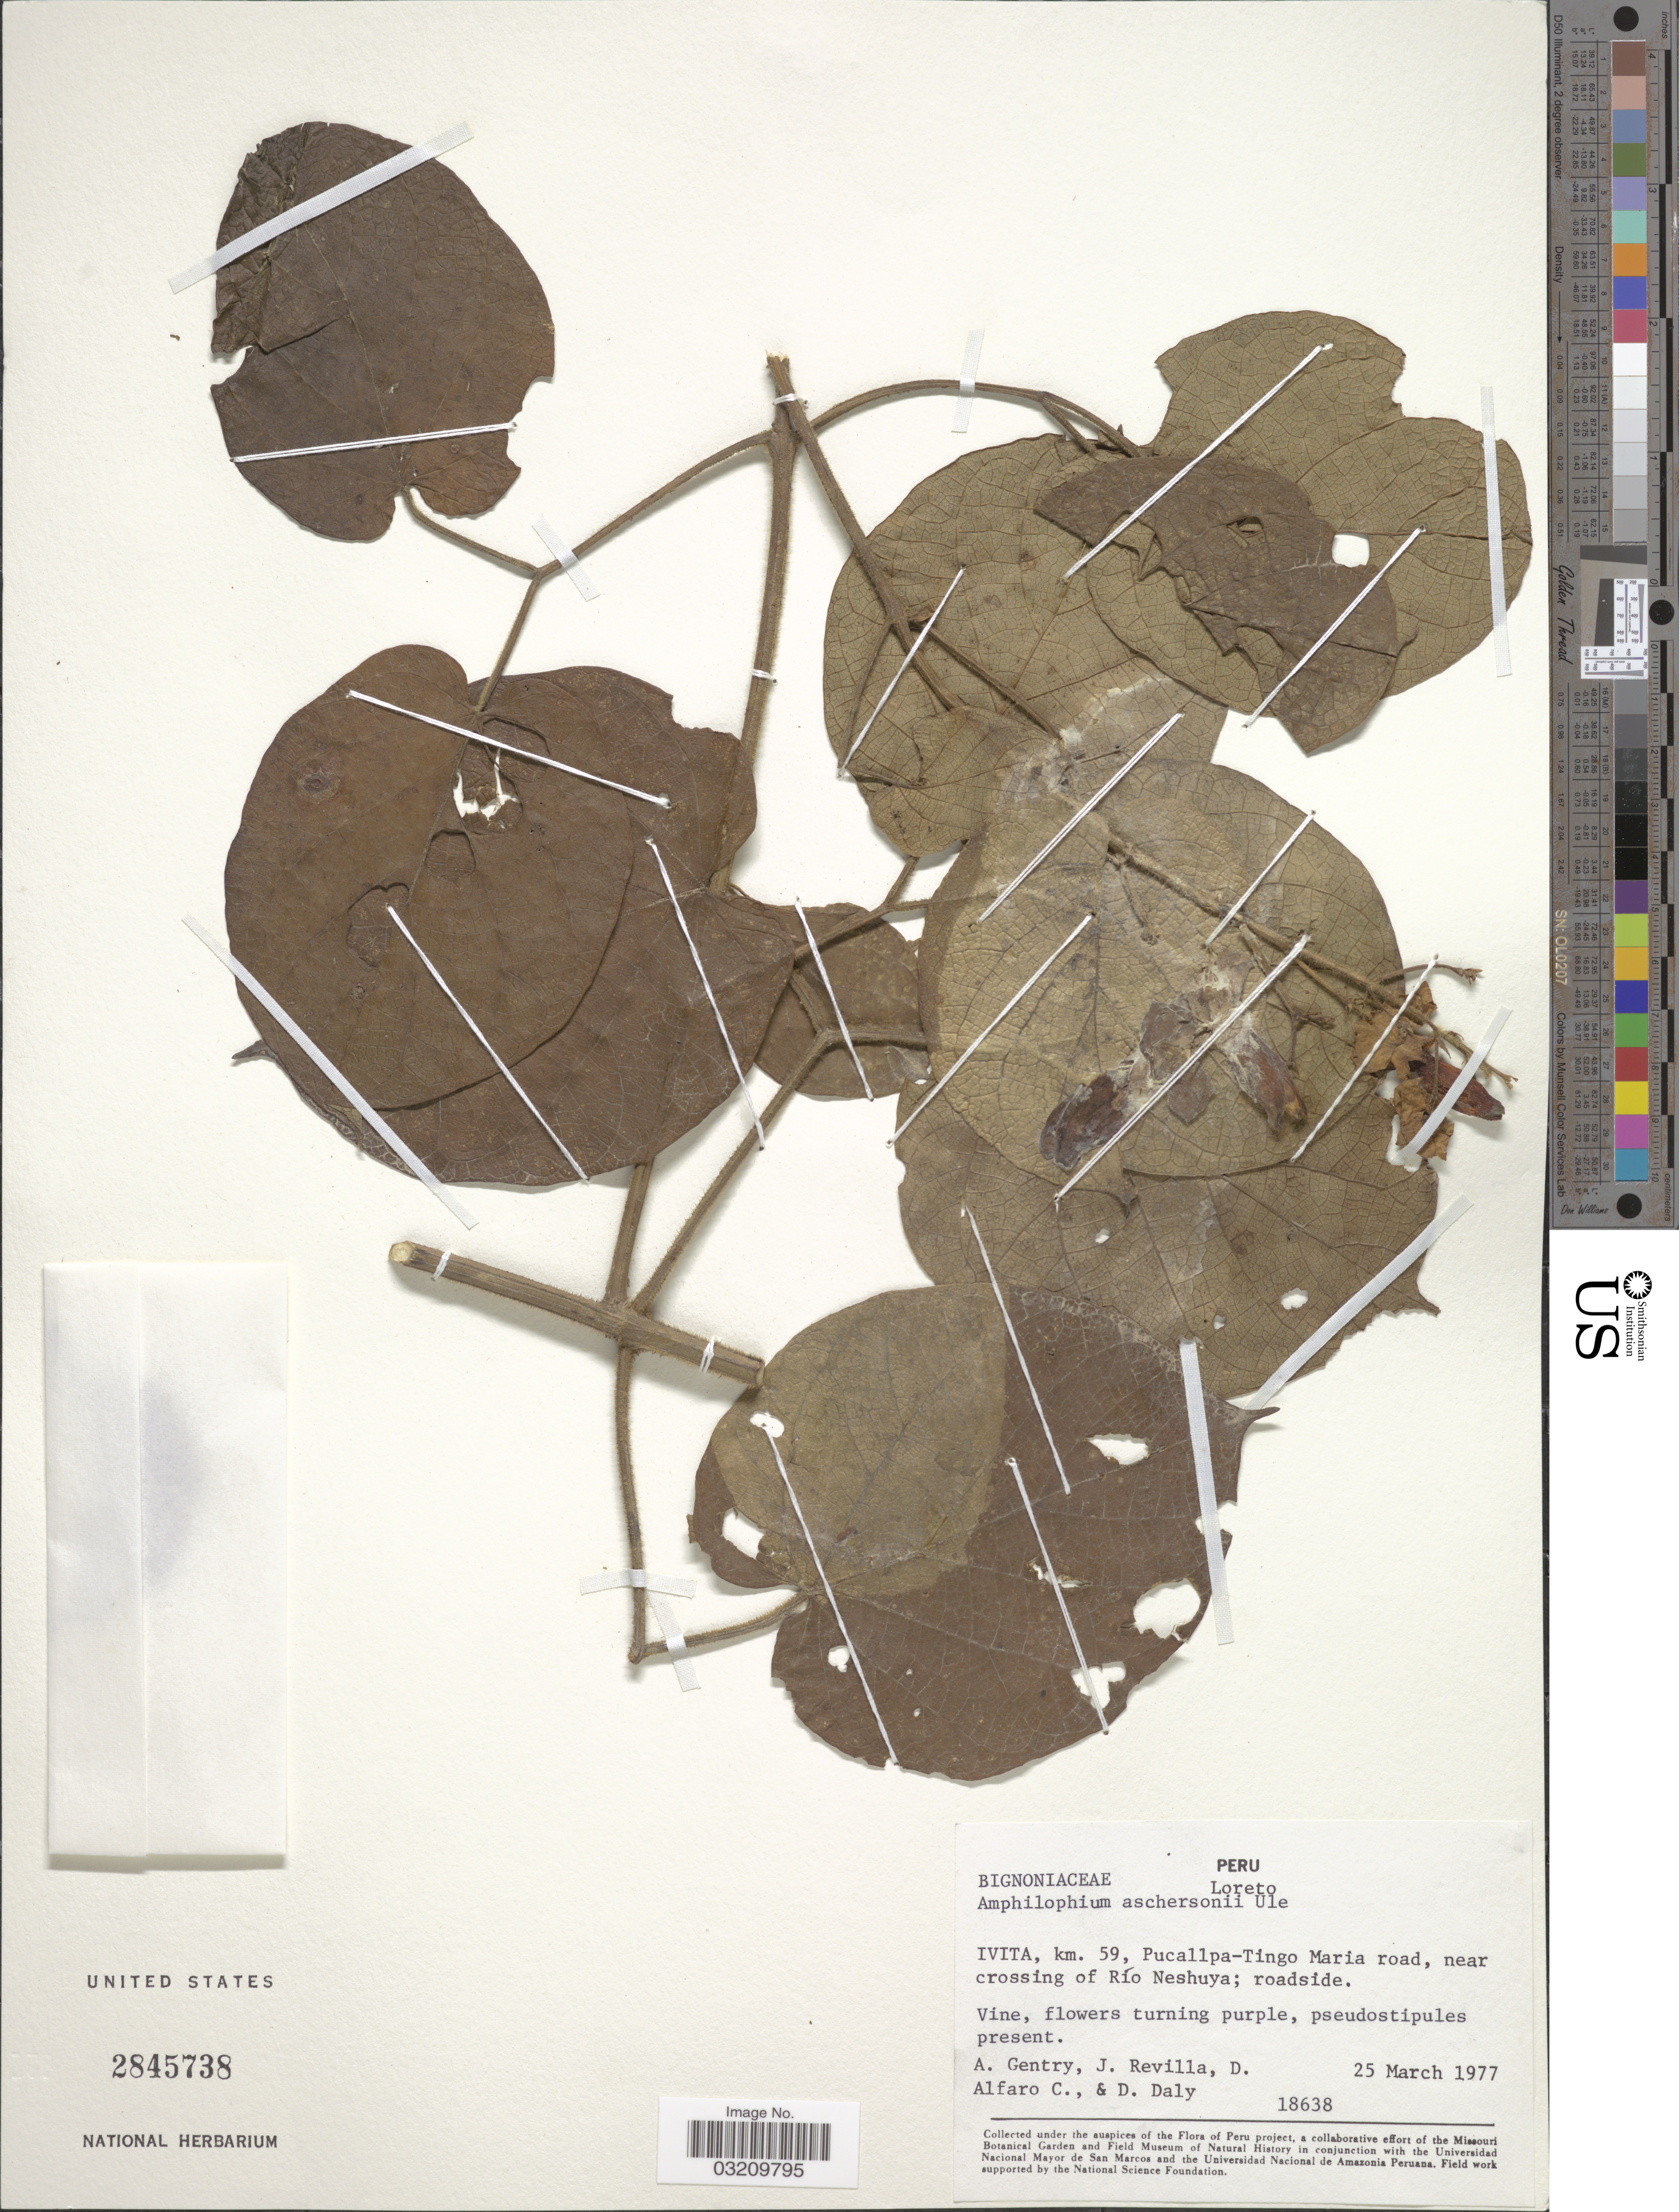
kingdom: Plantae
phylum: Tracheophyta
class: Magnoliopsida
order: Lamiales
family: Bignoniaceae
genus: Amphilophium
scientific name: Amphilophium aschersonii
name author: Ule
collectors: A. H. Gentry, J. Revilla, D. Alfaro Castaneda & D. C. Daly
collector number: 18638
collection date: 1977-03-25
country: Peru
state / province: Loreto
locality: Ivita, km. 59, Pucallpa - Tingo Maria road, near crossing of Río Neshuya.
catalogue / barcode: US 2845738